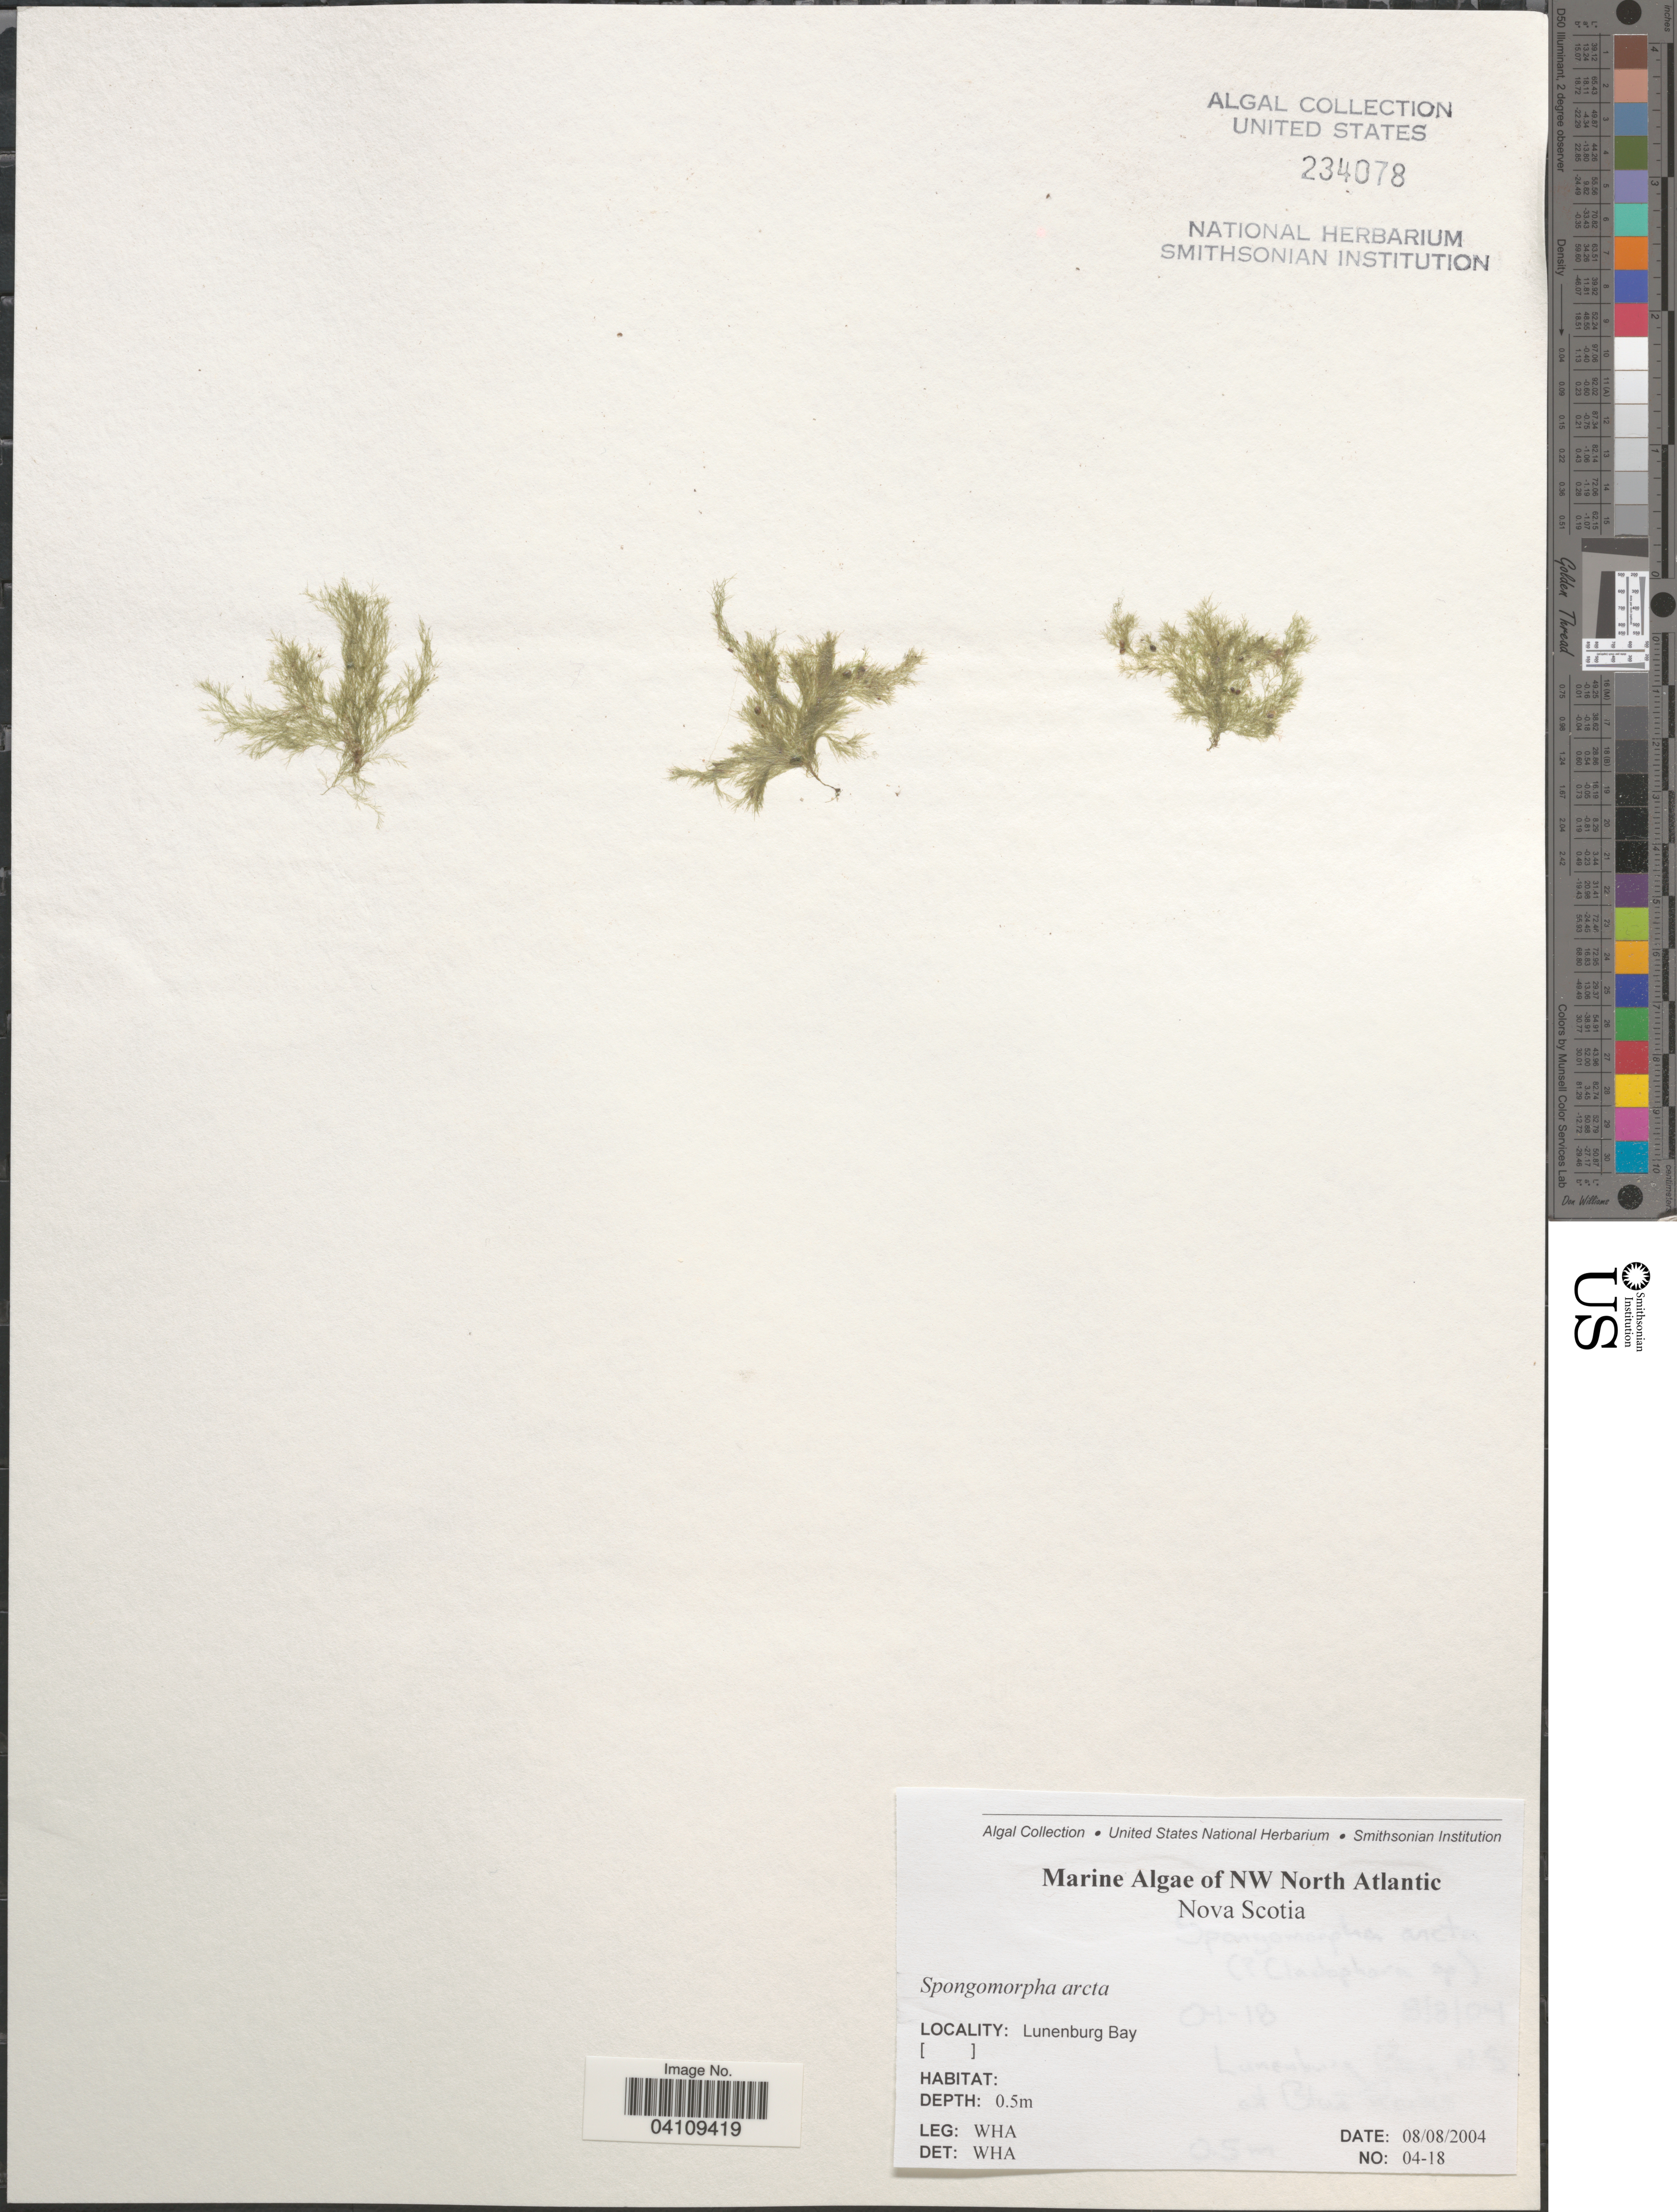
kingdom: Plantae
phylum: Chlorophyta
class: Ulvophyceae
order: Ulotrichales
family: Ulotrichaceae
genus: Acrosiphonia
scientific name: Acrosiphonia arcta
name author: (Dillwyn) Gain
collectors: W. H. Adey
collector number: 04-18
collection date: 2004-08-08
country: Canada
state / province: Nova Scotia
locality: NW North Atlantic. Lunenburg Bay.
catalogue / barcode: US 234078